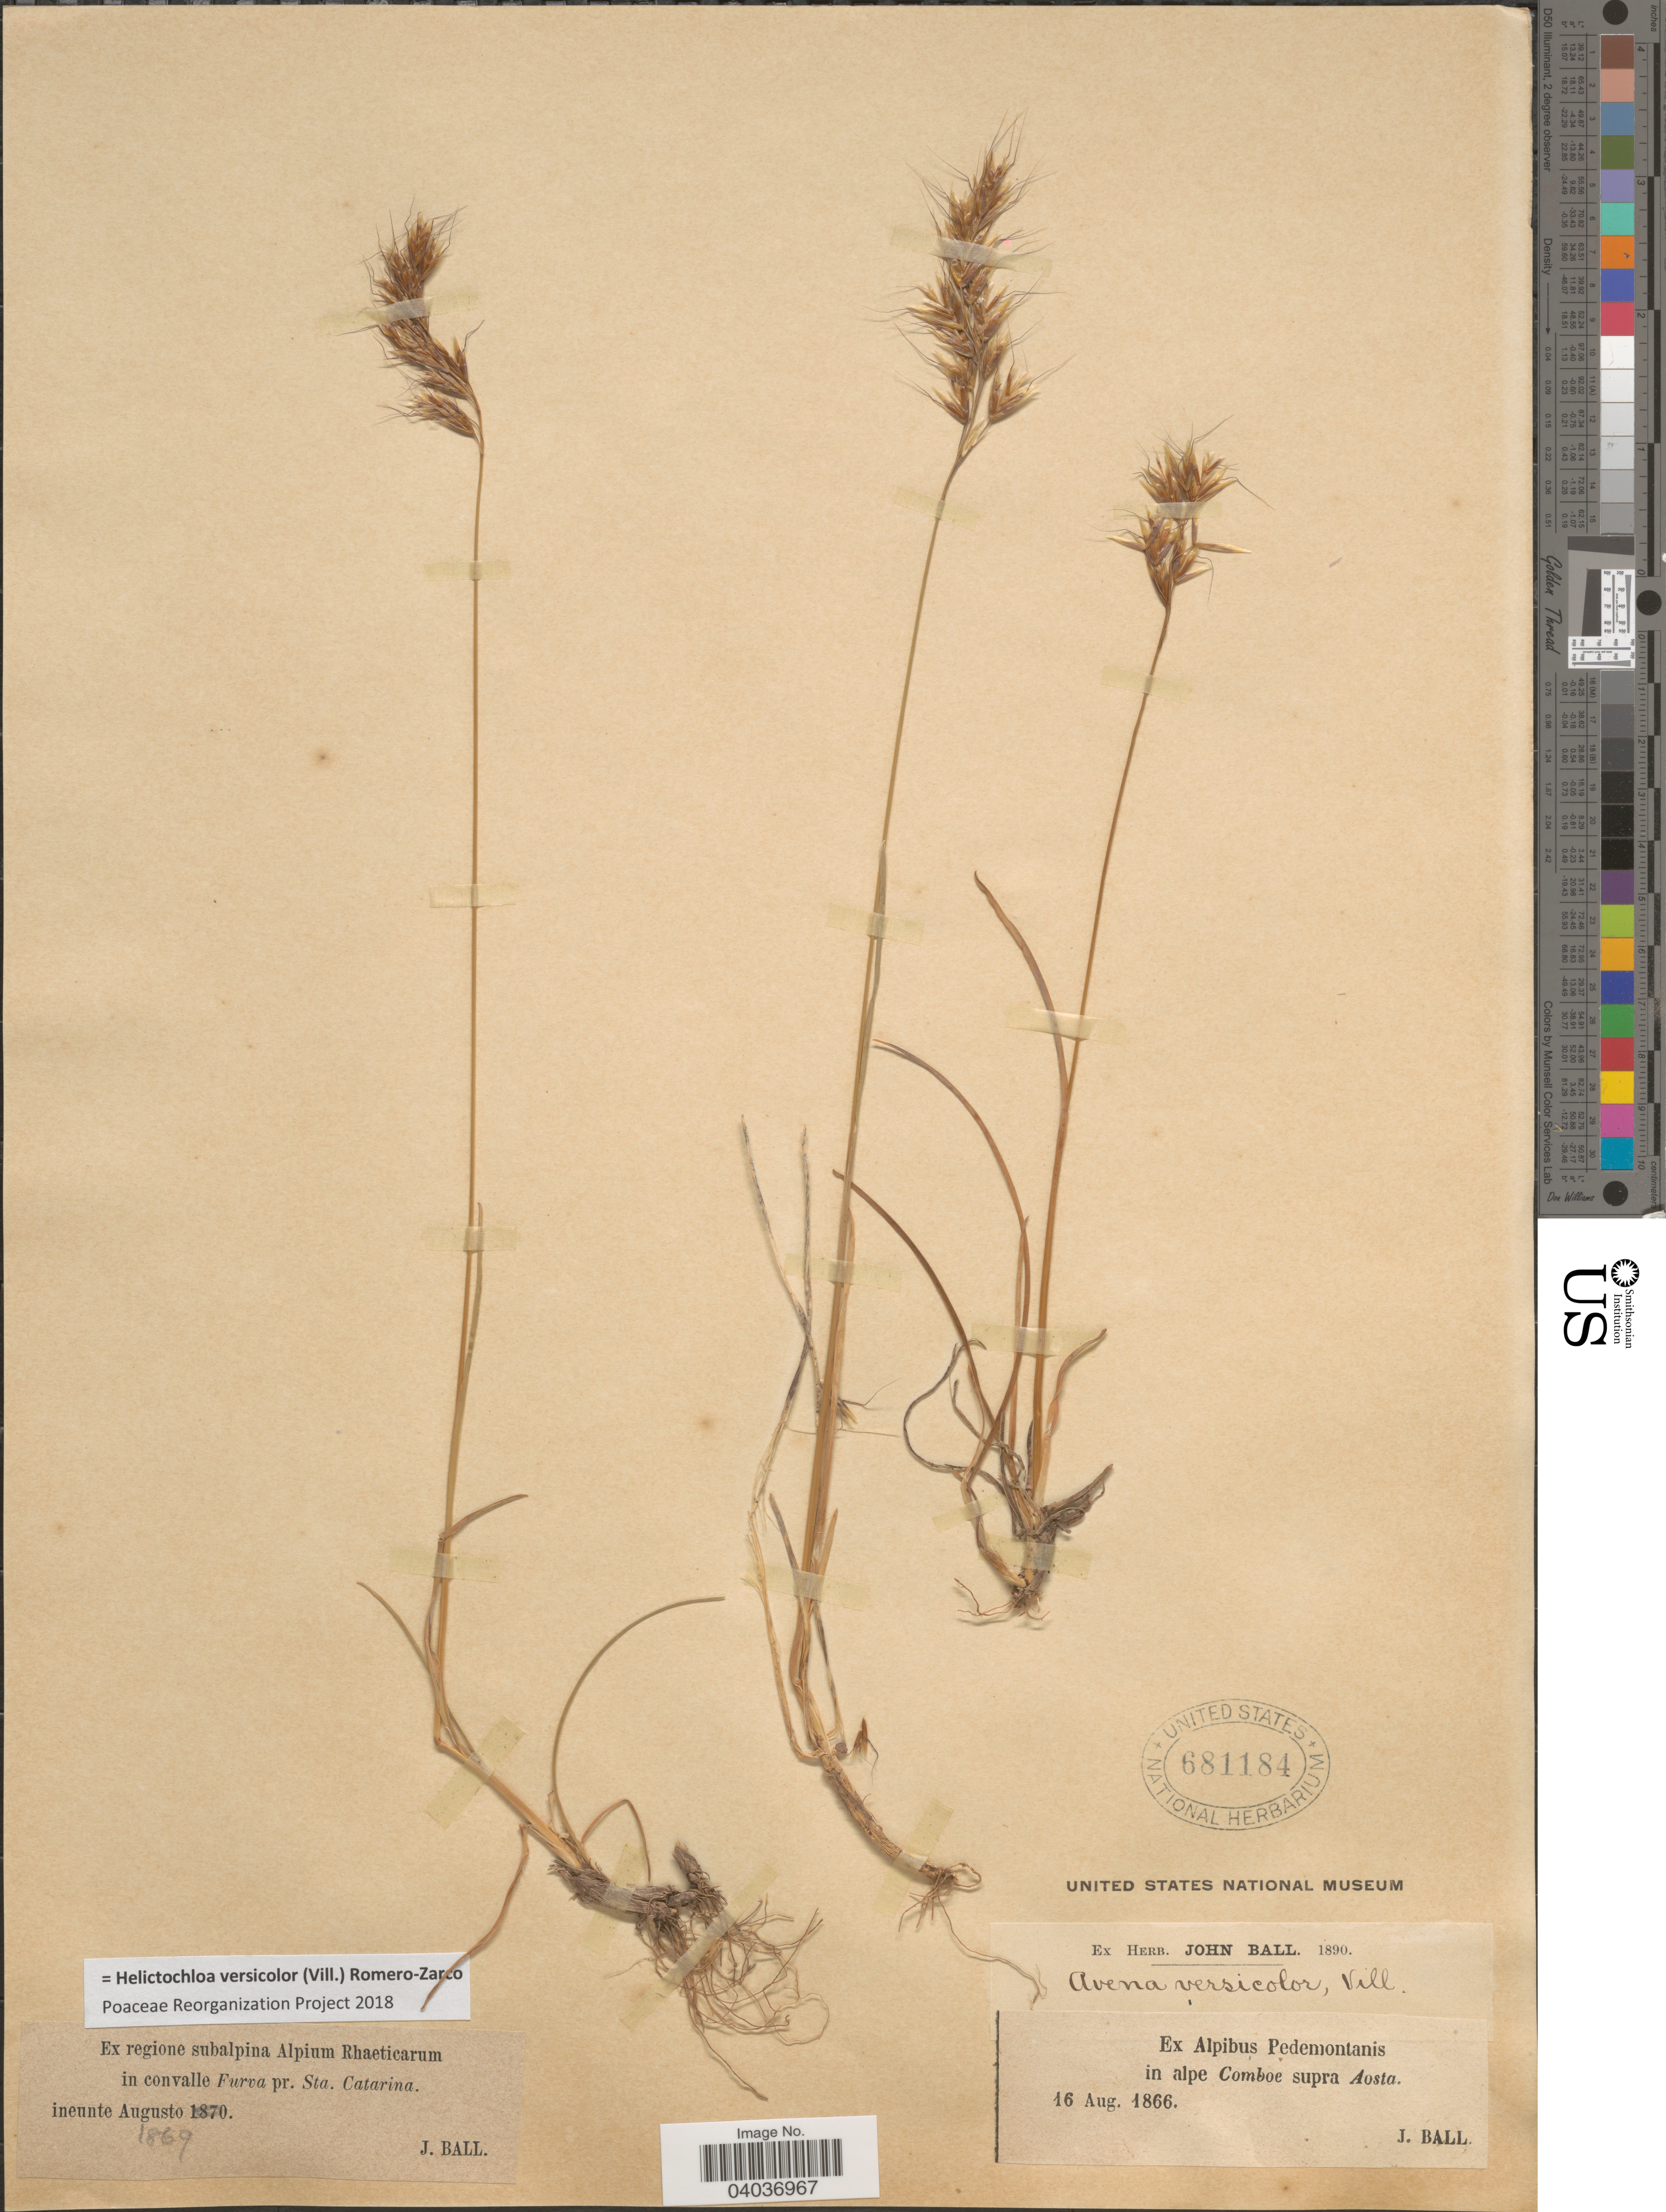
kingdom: Plantae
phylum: Tracheophyta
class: Liliopsida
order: Poales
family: Poaceae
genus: Helictochloa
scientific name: Helictochloa versicolor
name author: (Vill.) Romero Zarco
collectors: J. Ball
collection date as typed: Inennte Augusto 1869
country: Italy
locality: Ex regione subalpina Alpium Rhaeticarum in convalle Furva pr. Sta. Catarina.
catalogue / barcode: US 681184-2